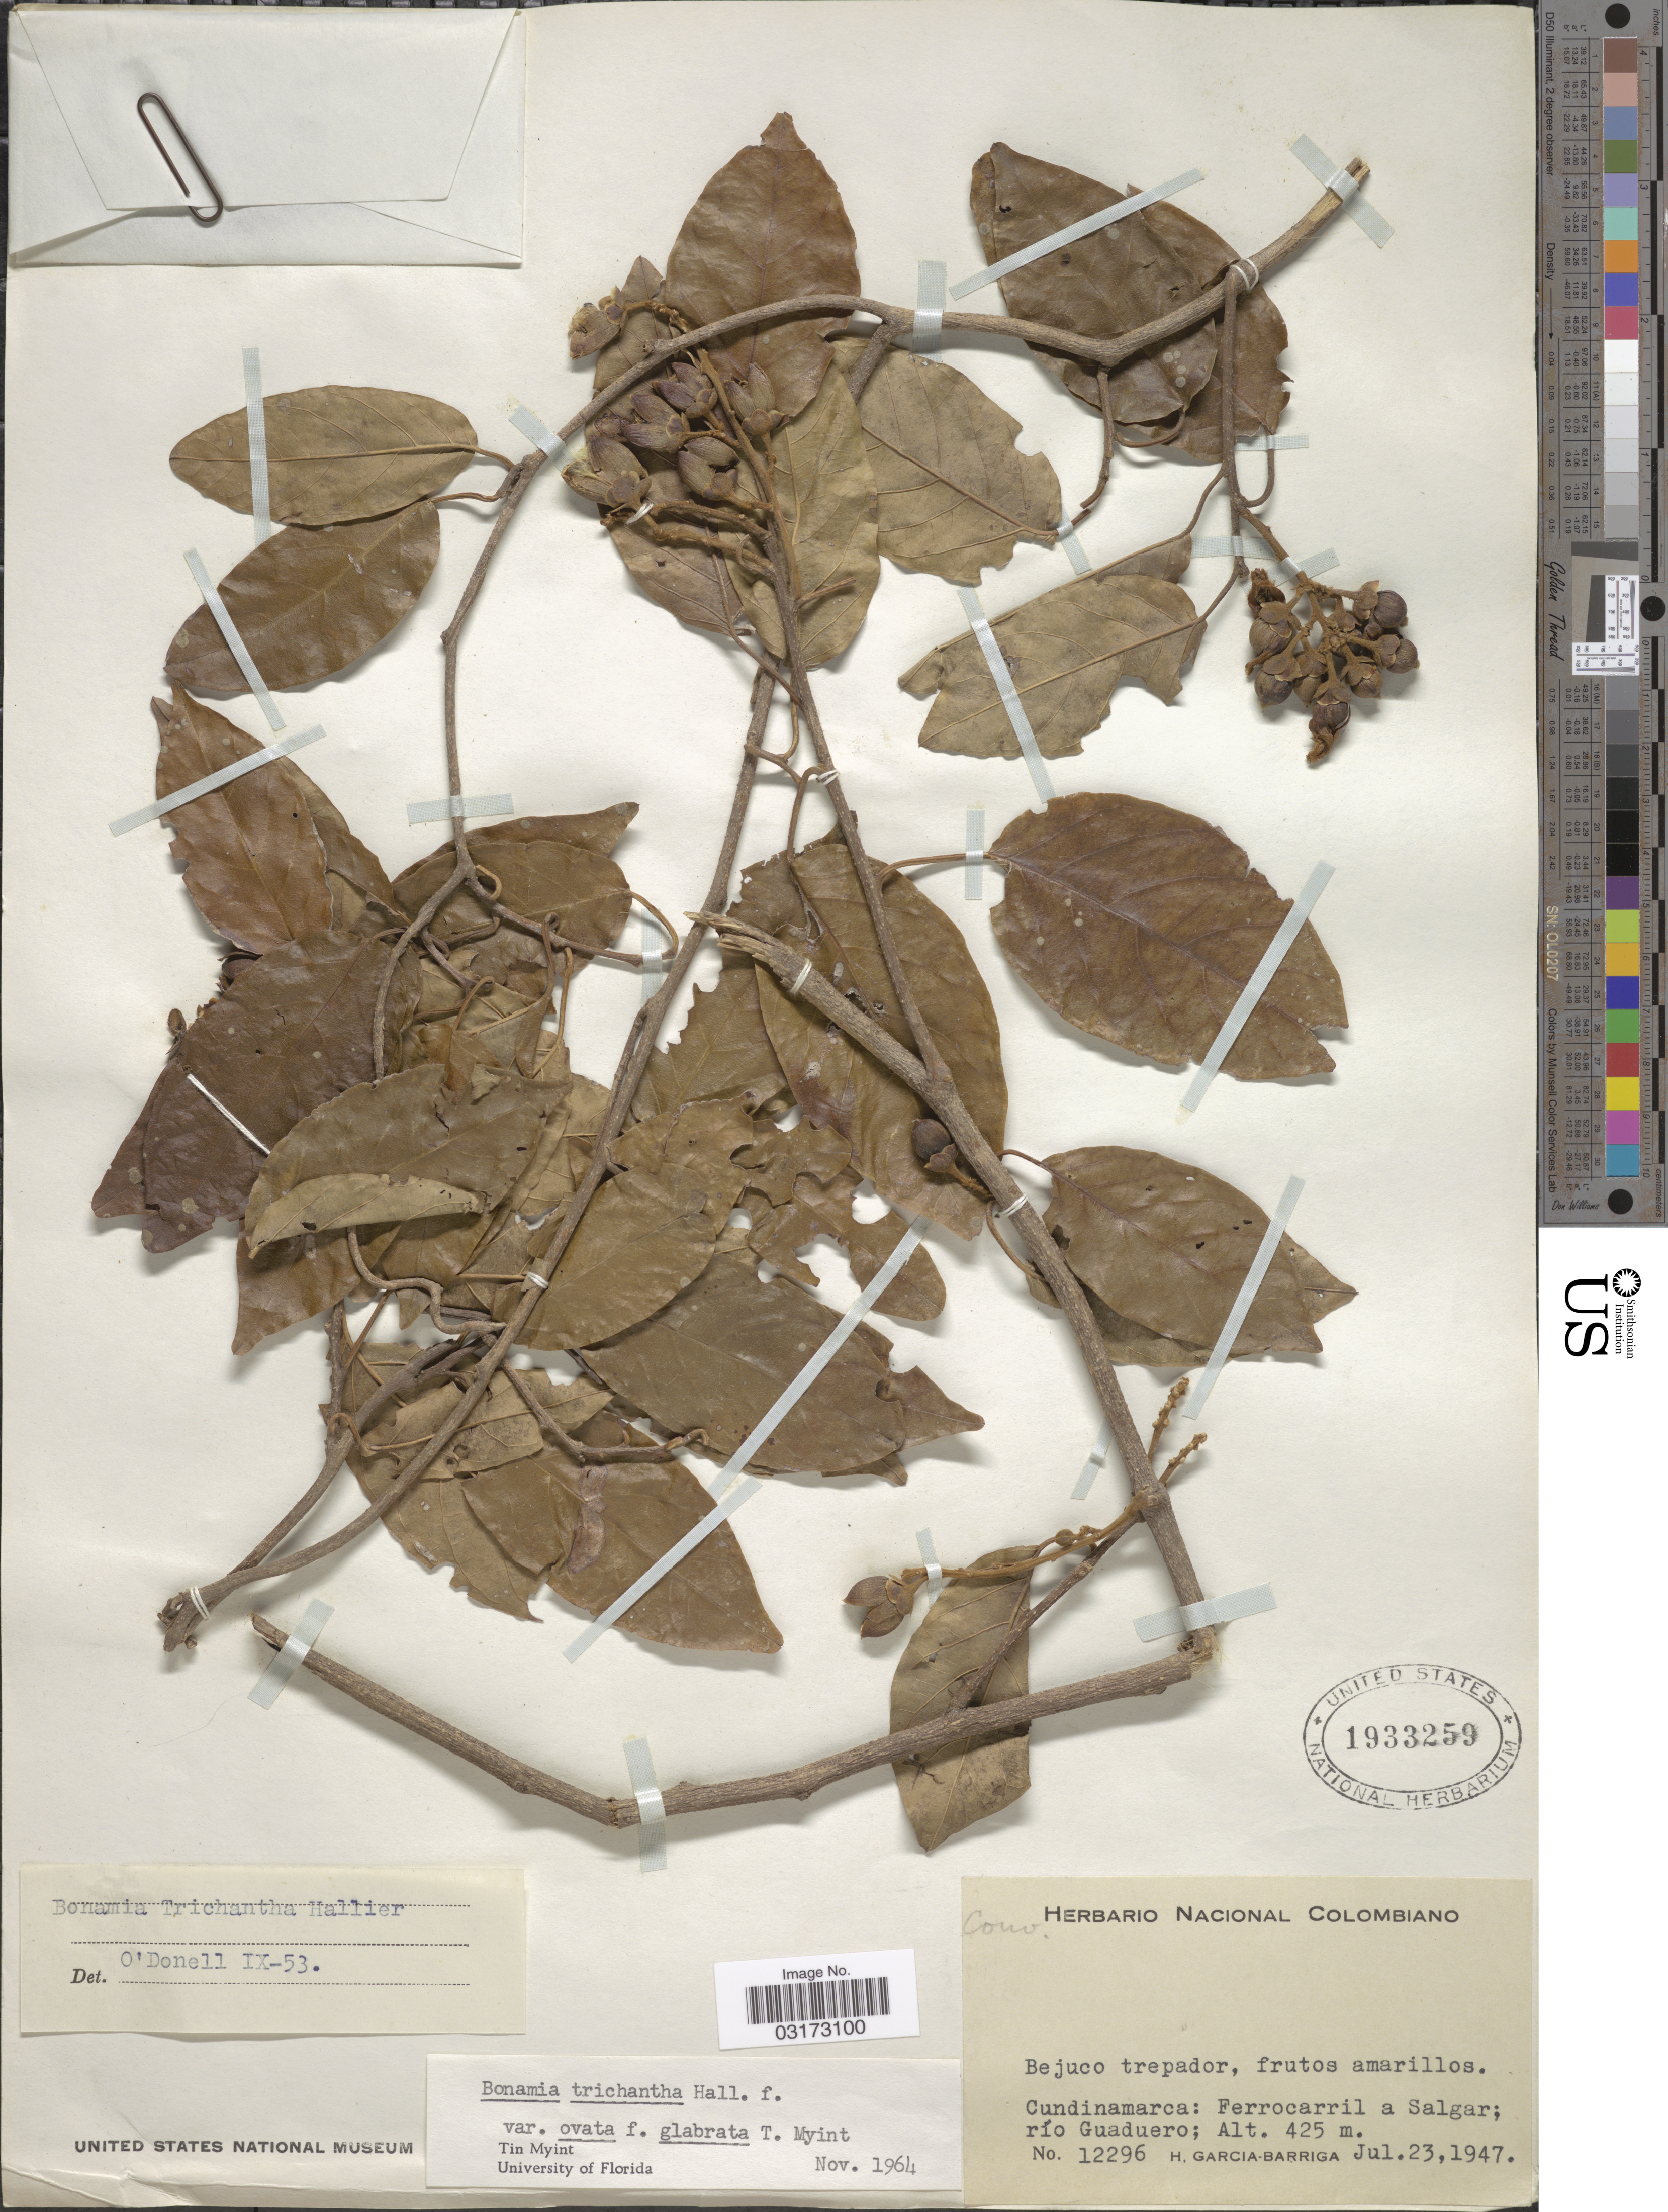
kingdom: Plantae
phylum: Tracheophyta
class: Magnoliopsida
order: Solanales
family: Convolvulaceae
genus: Bonamia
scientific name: Bonamia trichantha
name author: Hallier f.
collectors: H. García Barriga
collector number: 12296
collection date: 1947-07-23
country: Colombia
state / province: Cundinamarca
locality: Ferrocarril a Salgar; río Guaduero.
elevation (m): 425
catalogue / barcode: US 1933259